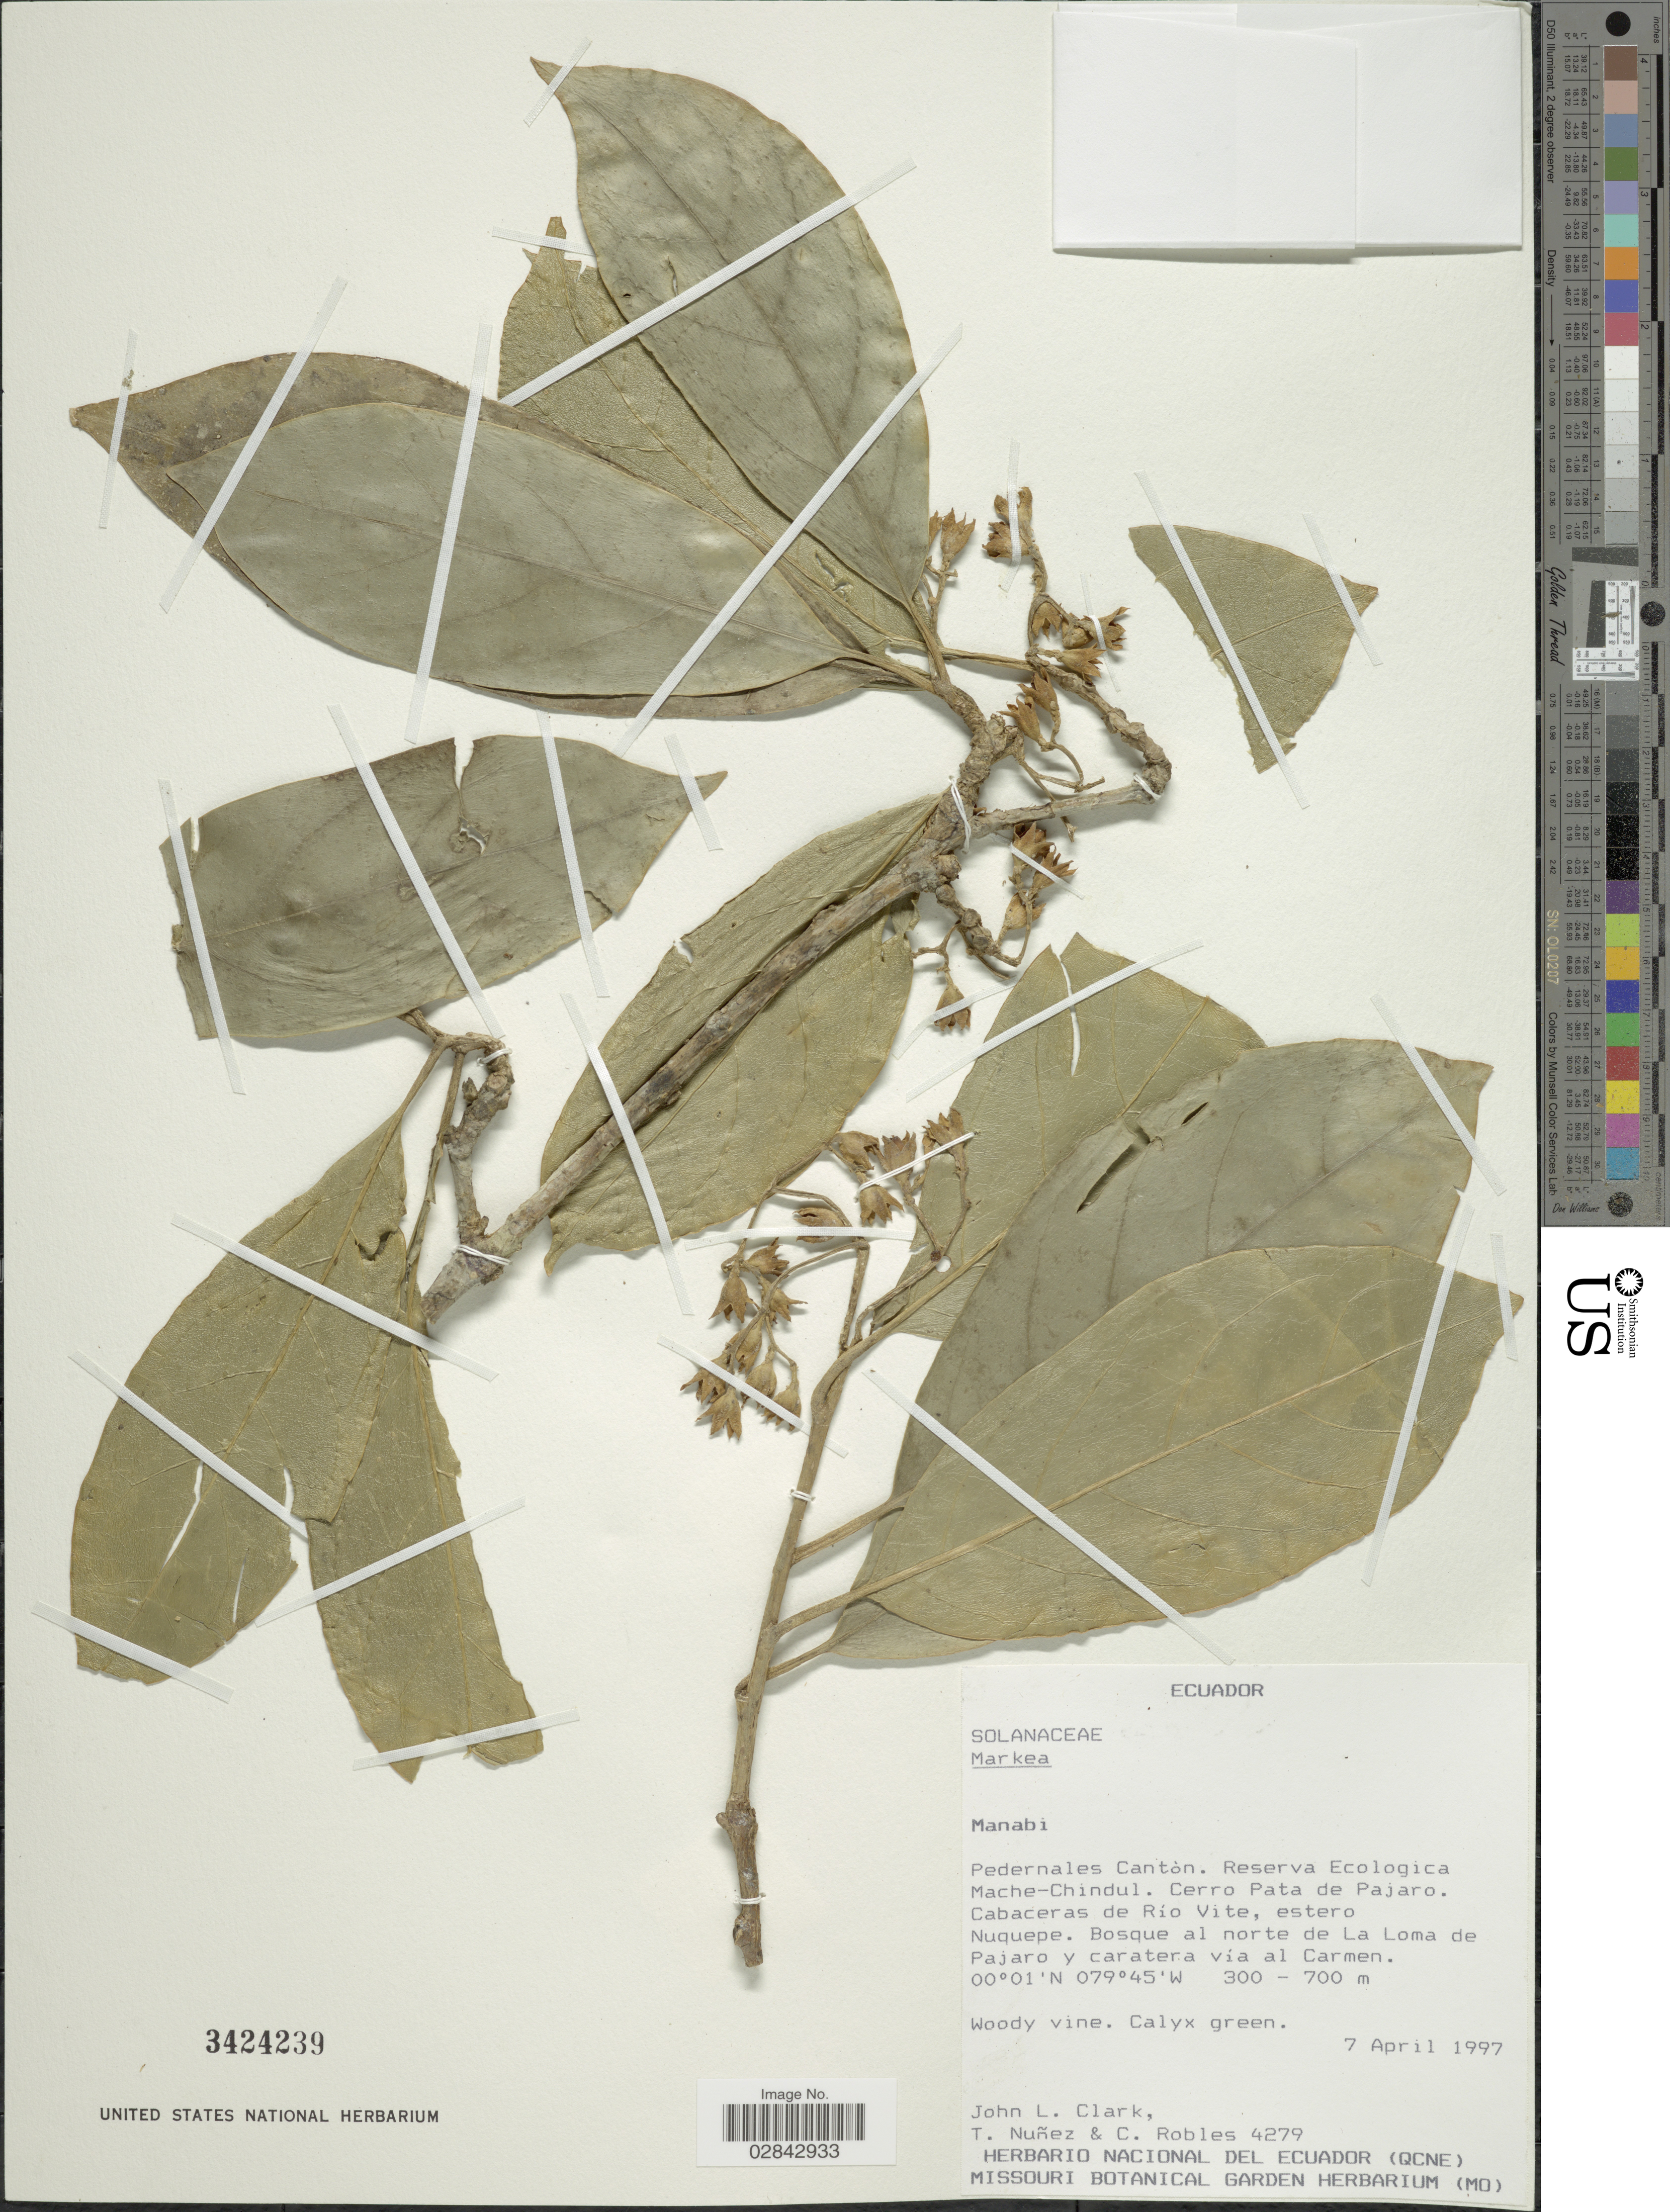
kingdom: Plantae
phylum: Tracheophyta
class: Magnoliopsida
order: Solanales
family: Solanaceae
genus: Markea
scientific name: Markea pavonii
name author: (Miers) D'Arcy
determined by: Nee, Michael H.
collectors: J. L. Clark, T. Núñez & C. Robles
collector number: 4279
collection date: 1997-04-07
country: Ecuador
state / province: Manabí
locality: Pedernales Cantòn. Reserva Ecologica Mache-Chindul. Cerro Pata de Pajaro. Cabaceras de Río Vite, estero Nuquepe. Bosque al norte de La Loma de Pajaro y caratera vía al Carmen.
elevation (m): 300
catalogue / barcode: US 3424239